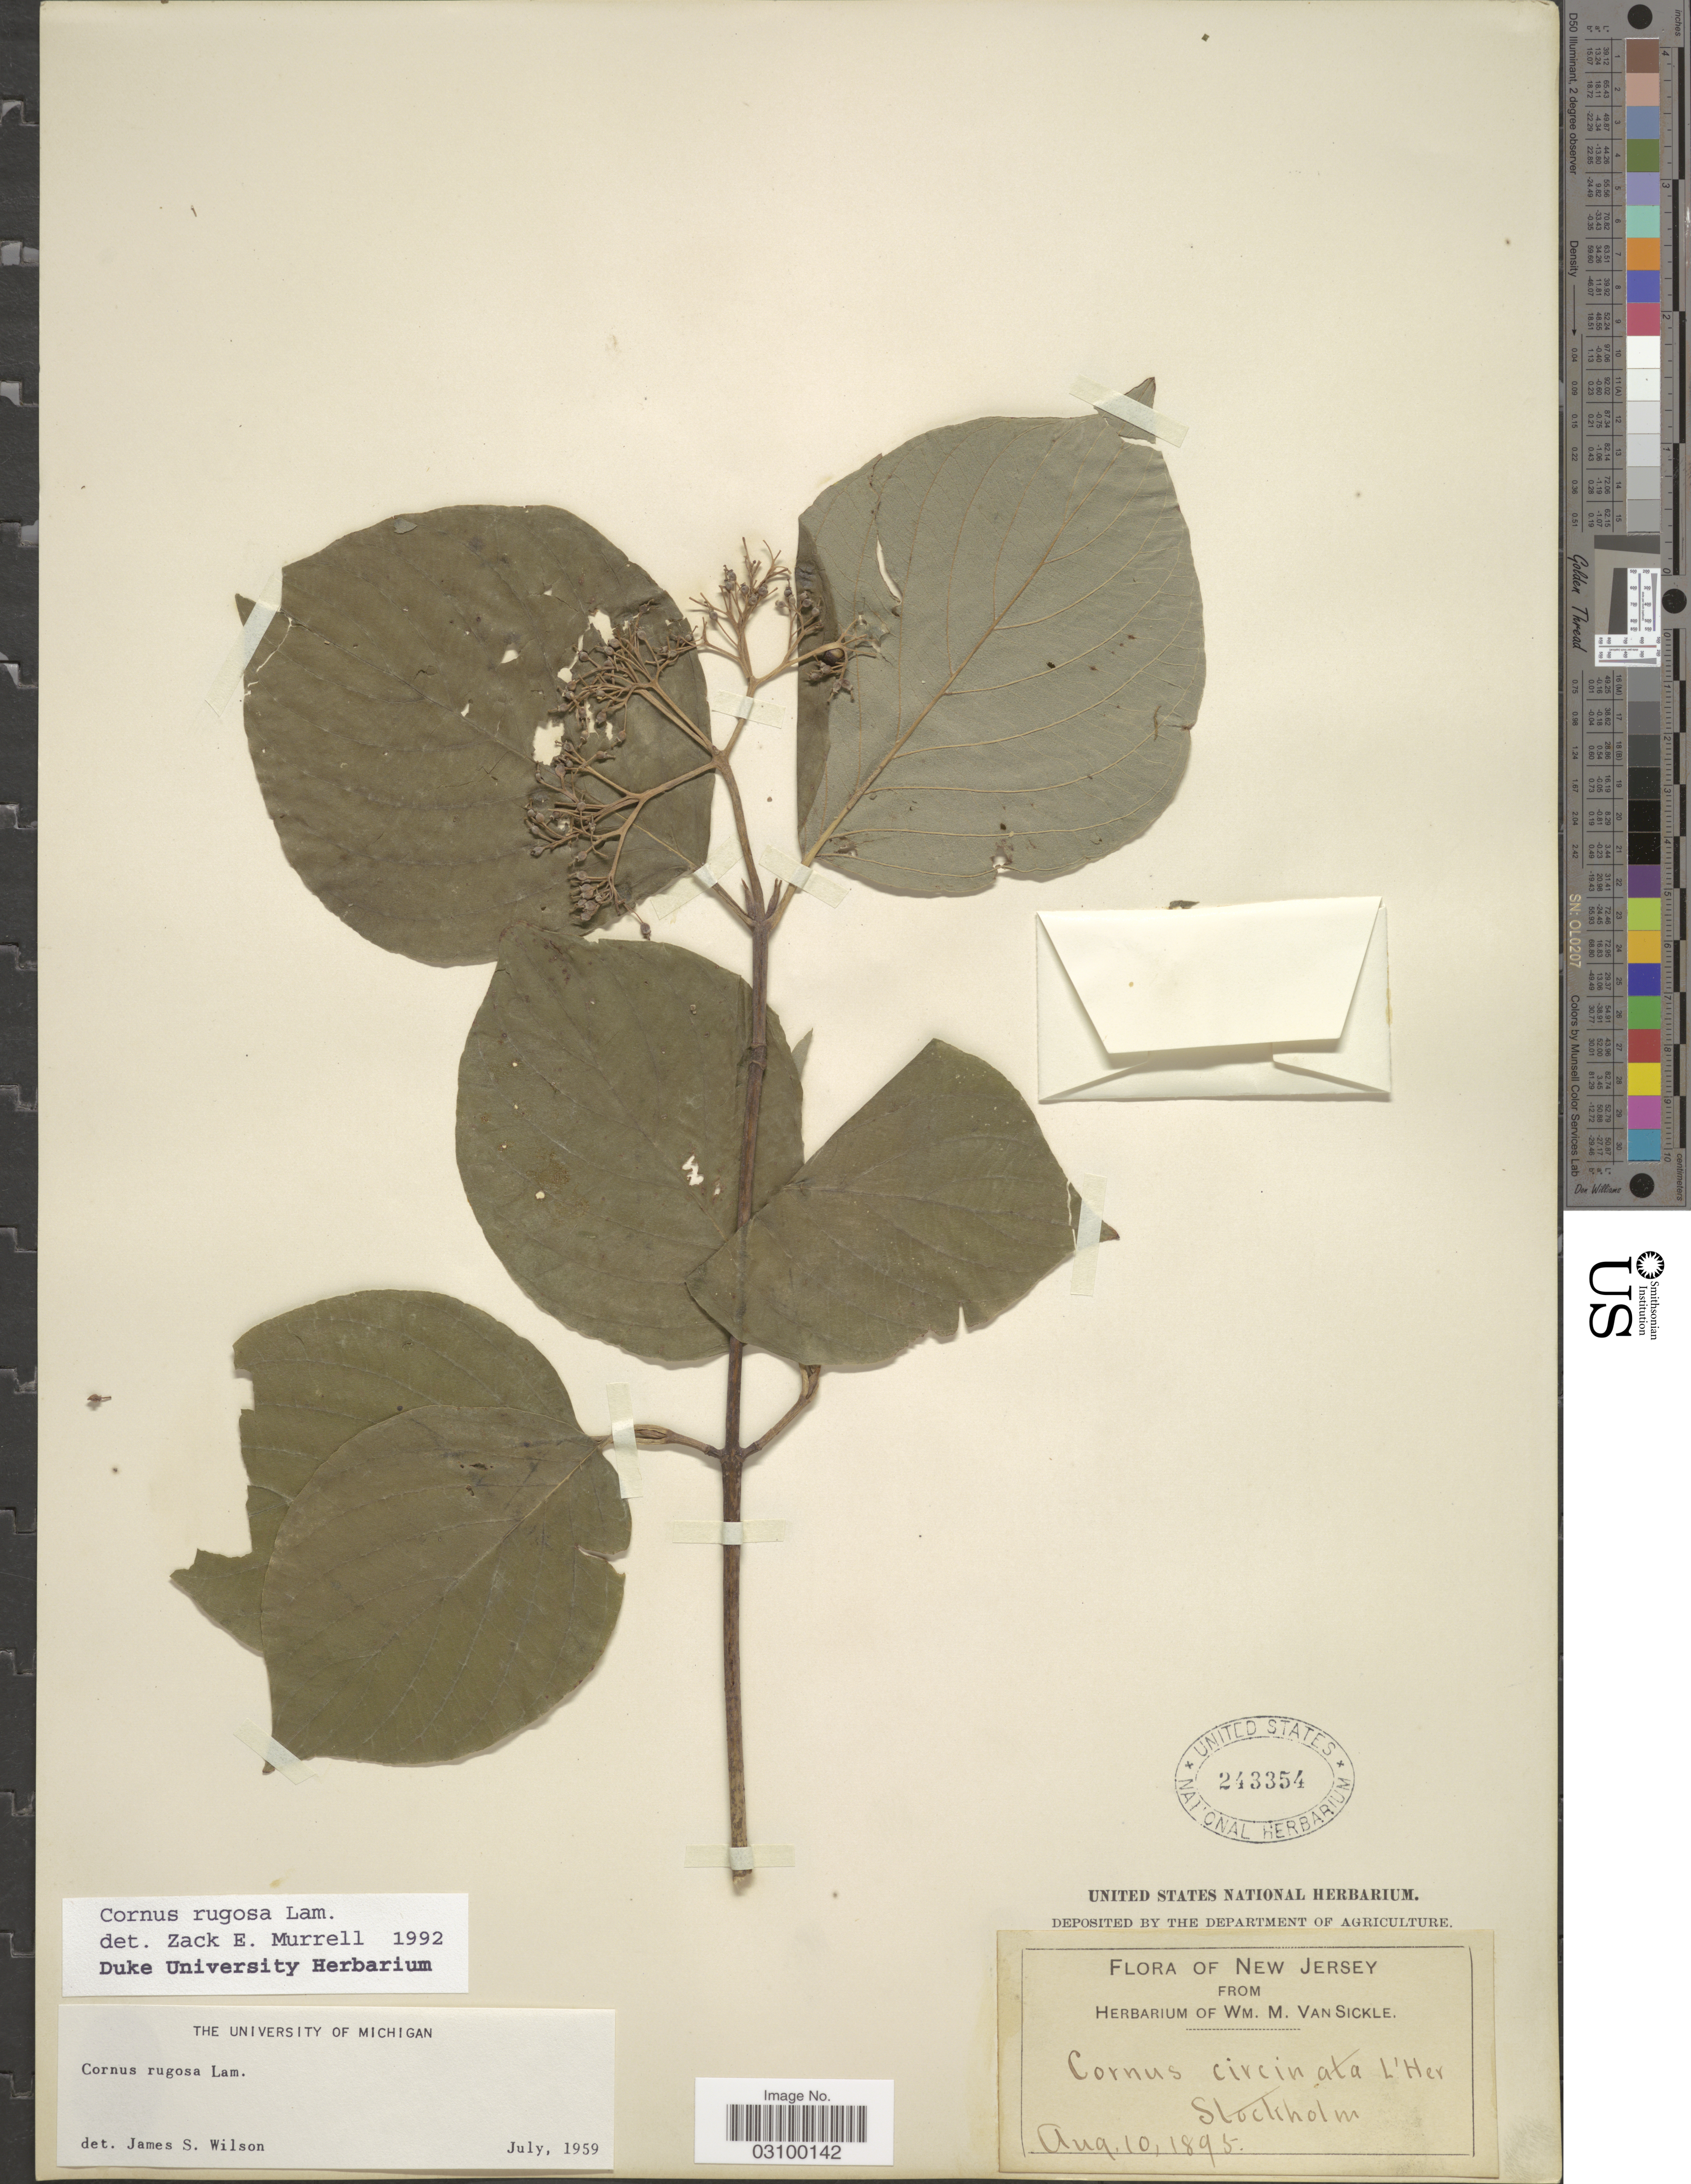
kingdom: Plantae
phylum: Tracheophyta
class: Magnoliopsida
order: Cornales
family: Cornaceae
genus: Cornus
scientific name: Cornus rugosa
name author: Lam.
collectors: ex herb. Wm. M. Van Sickle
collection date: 1895-08-10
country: United States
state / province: New Jersey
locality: Stockholm.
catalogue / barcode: US 243354